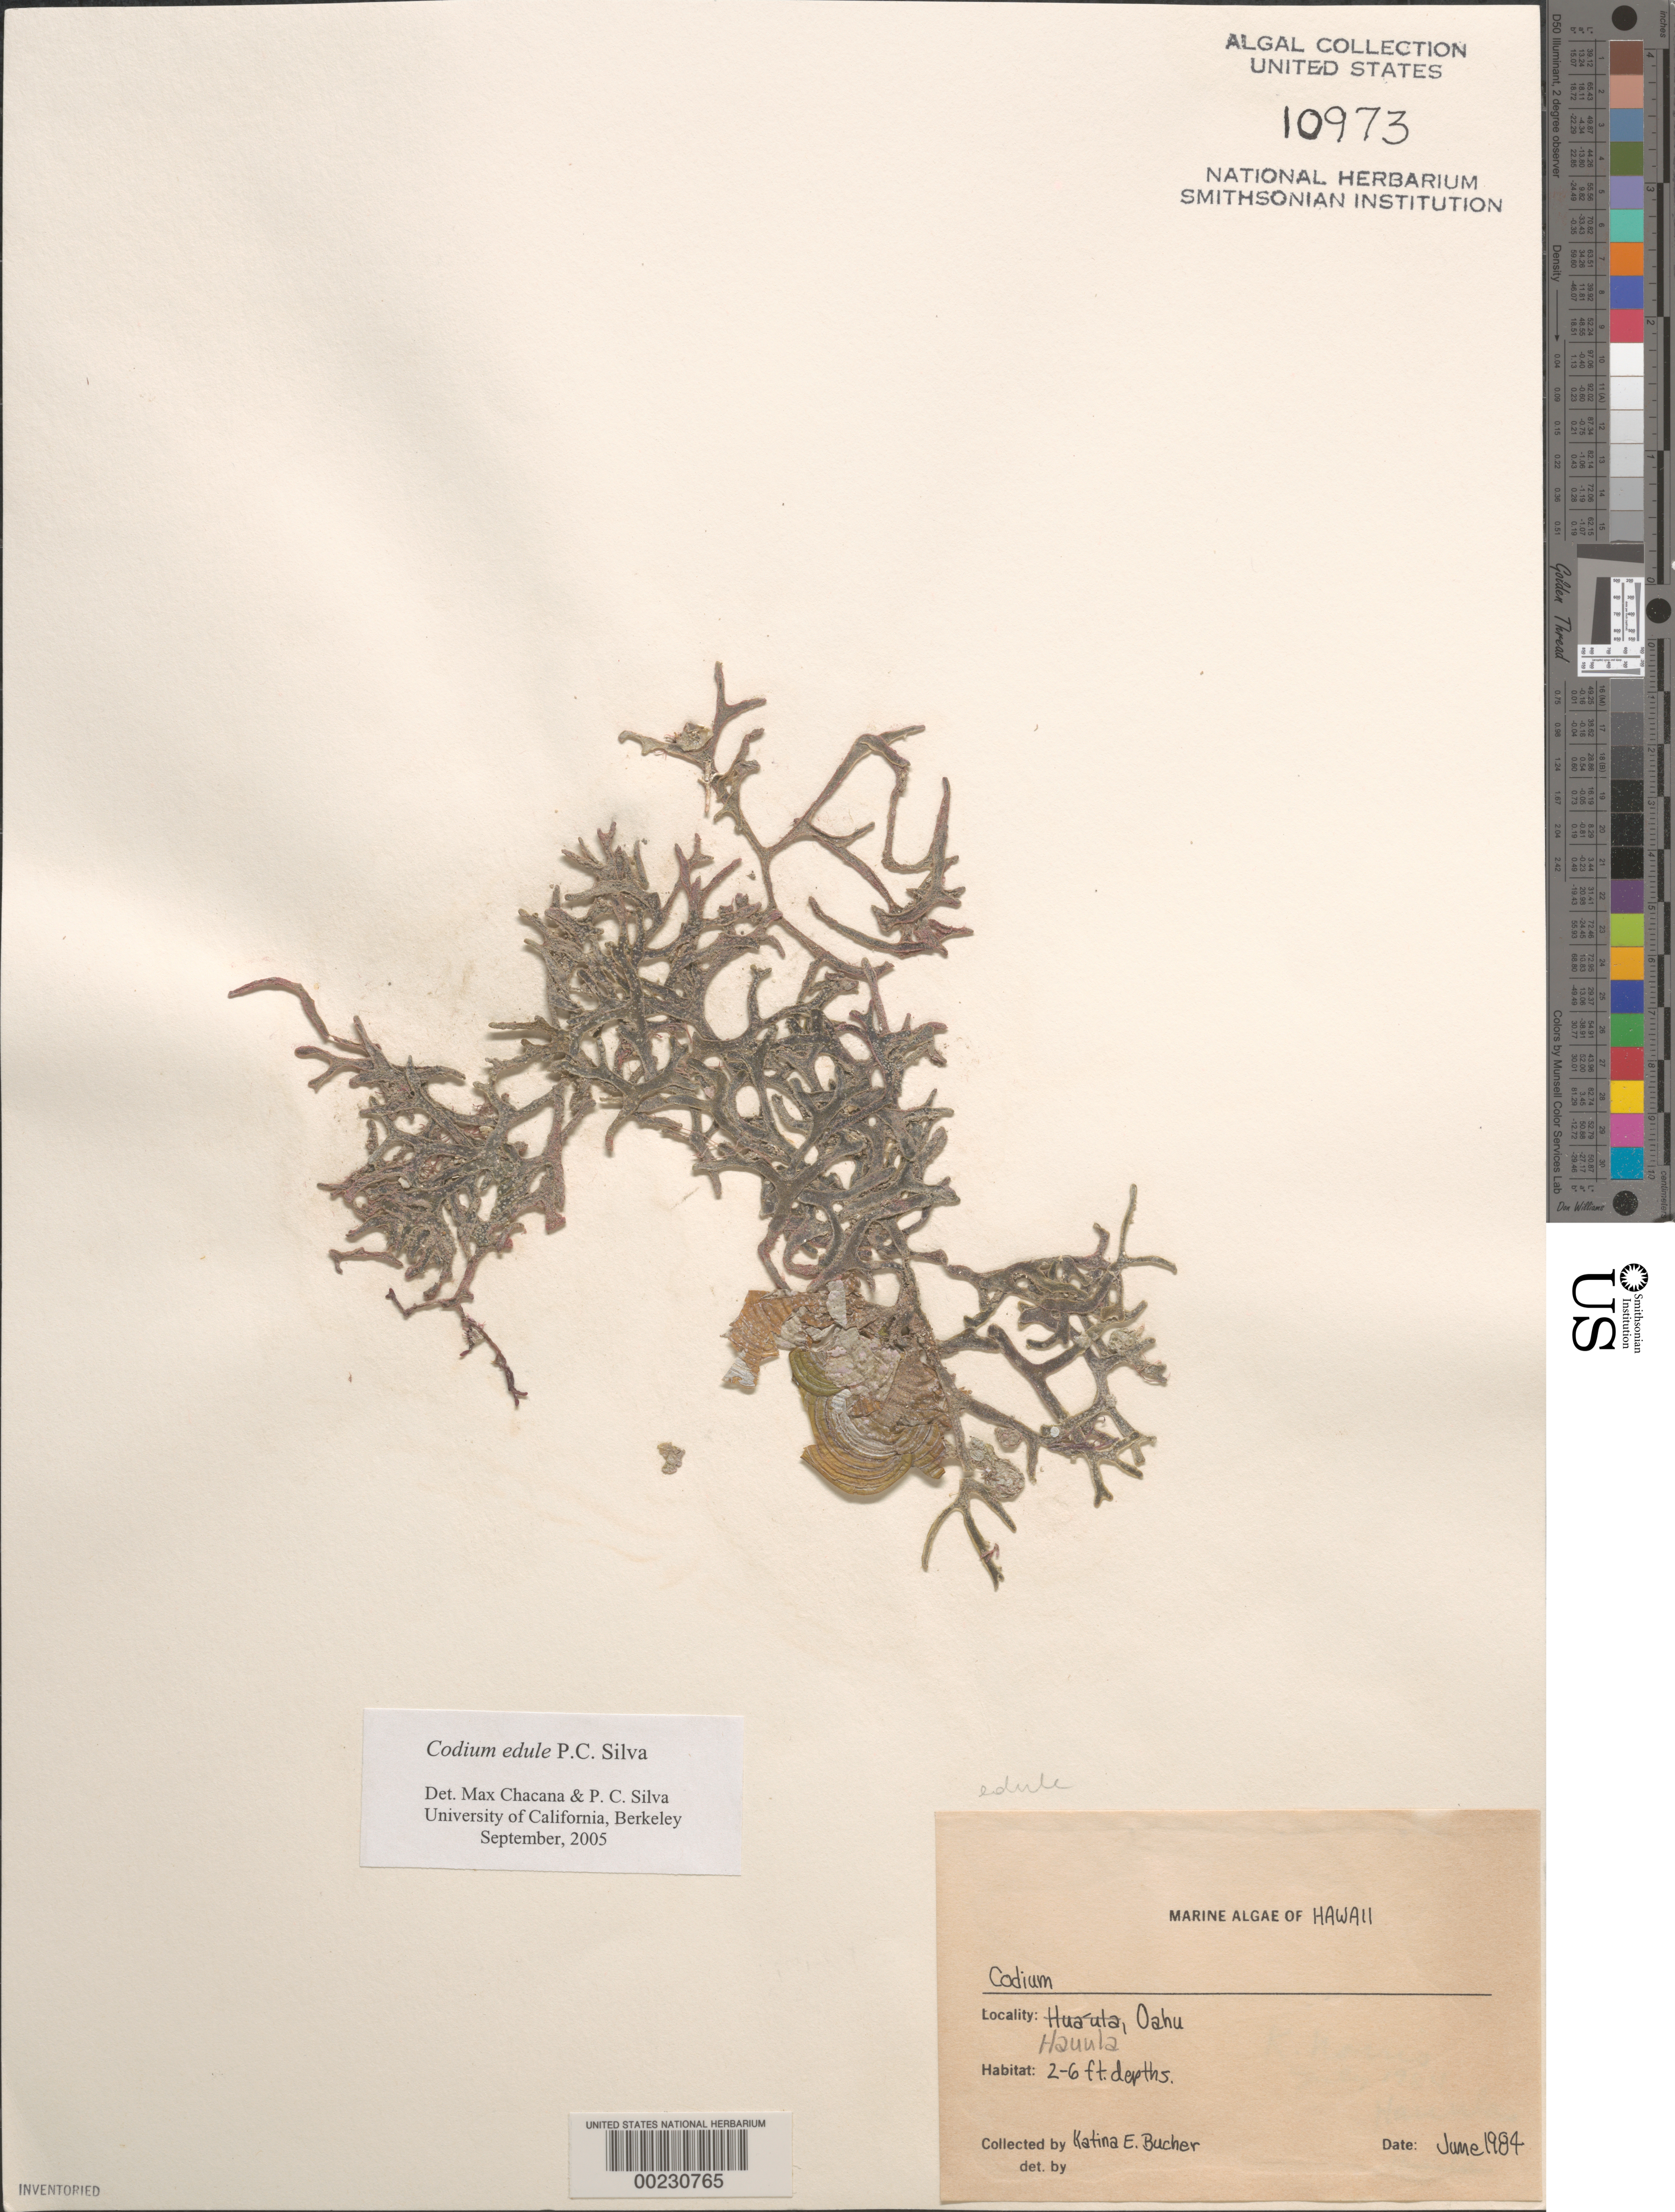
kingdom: Plantae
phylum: Chlorophyta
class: Ulvophyceae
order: Bryopsidales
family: Codiaceae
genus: Codium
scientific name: Codium edule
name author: P.C. Silva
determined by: Chacana, M. E.; Silva, P. C.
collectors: K. E. Bucher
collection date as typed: Jun 1984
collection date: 1984-06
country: United States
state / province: Hawaii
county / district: Honolulu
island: Oahu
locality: Hau'ula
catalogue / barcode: US 10973